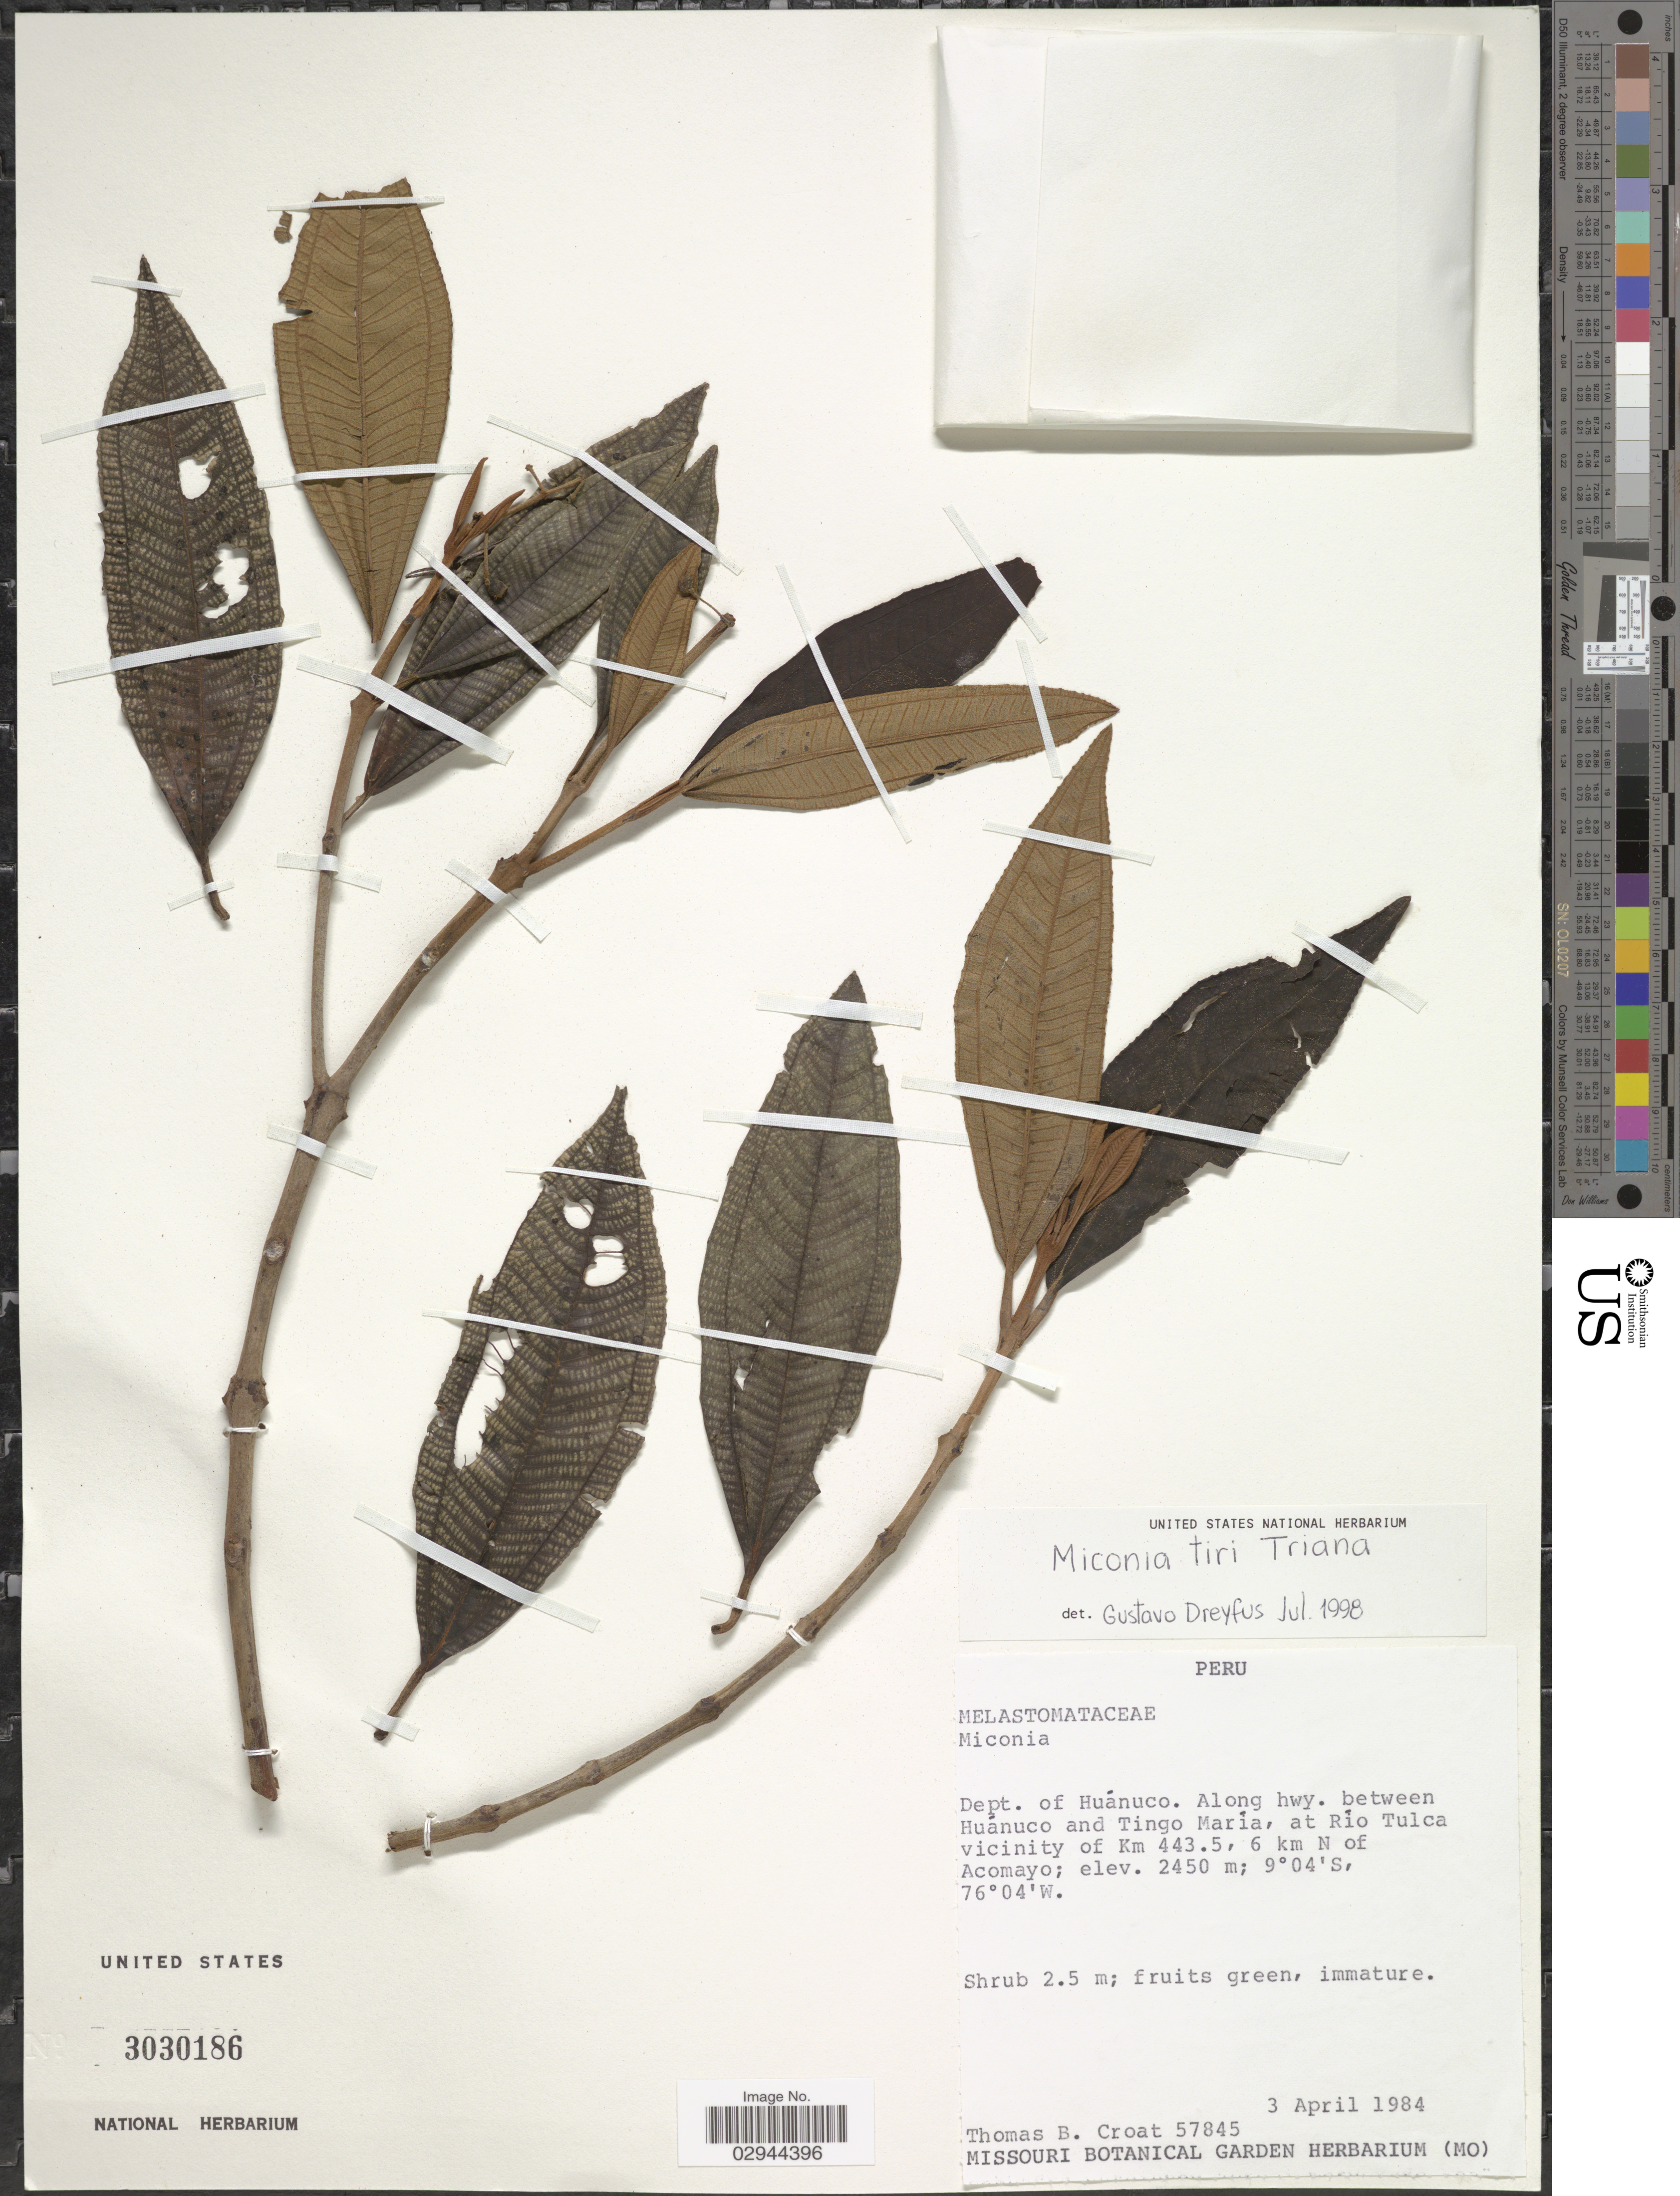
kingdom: Plantae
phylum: Tracheophyta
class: Magnoliopsida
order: Myrtales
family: Melastomataceae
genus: Miconia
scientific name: Miconia tiri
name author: Triana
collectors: T. B. Croat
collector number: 57845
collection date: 1984-04-03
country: Peru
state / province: Huánuco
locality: Dept. of Huánuco. Along hwy. between Huánuco and Tingo María, at Río Tulca vicinity of Km 443.5, 6 km N of Acomayo.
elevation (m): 2450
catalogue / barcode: US 3030186